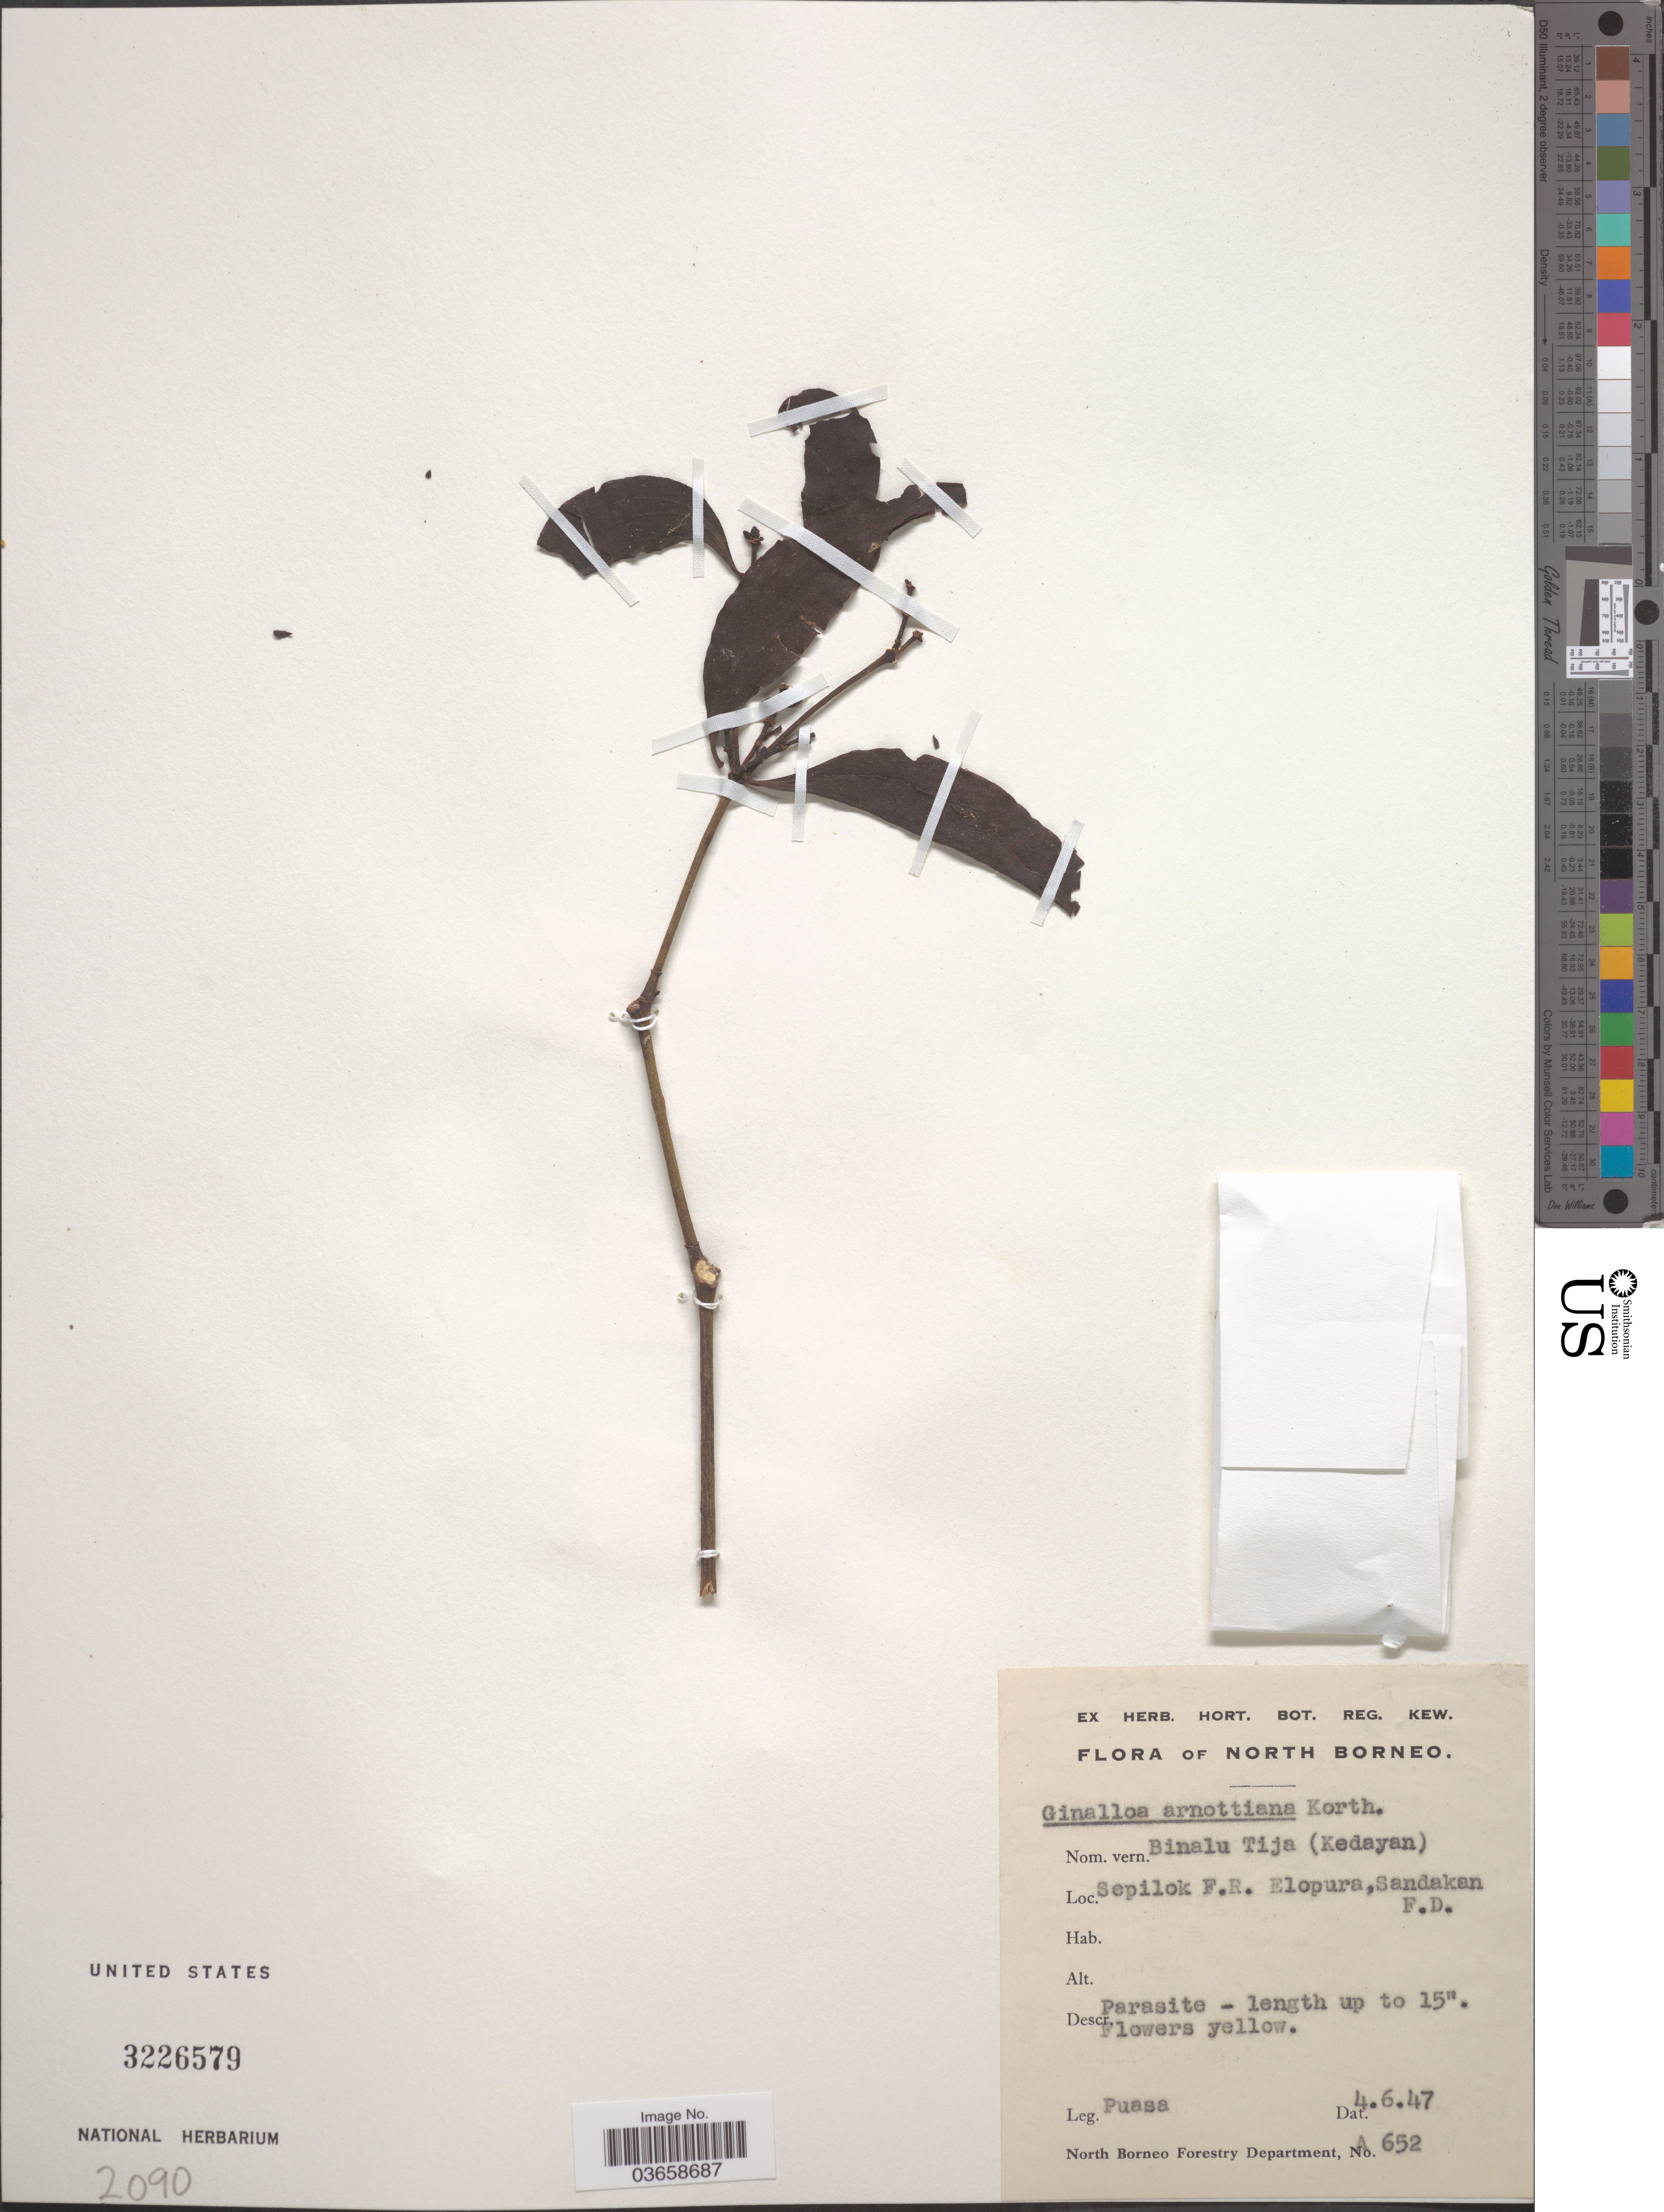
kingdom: Plantae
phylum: Tracheophyta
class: Magnoliopsida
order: Santalales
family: Viscaceae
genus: Ginalloa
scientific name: Ginalloa sp.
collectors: Puasa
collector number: A652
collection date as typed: Transcribed d/m/y: 4/6/47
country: Malaysia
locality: North Borneo. Sepilok F.R. Elopura, Sandakan F.D.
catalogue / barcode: US 3226579